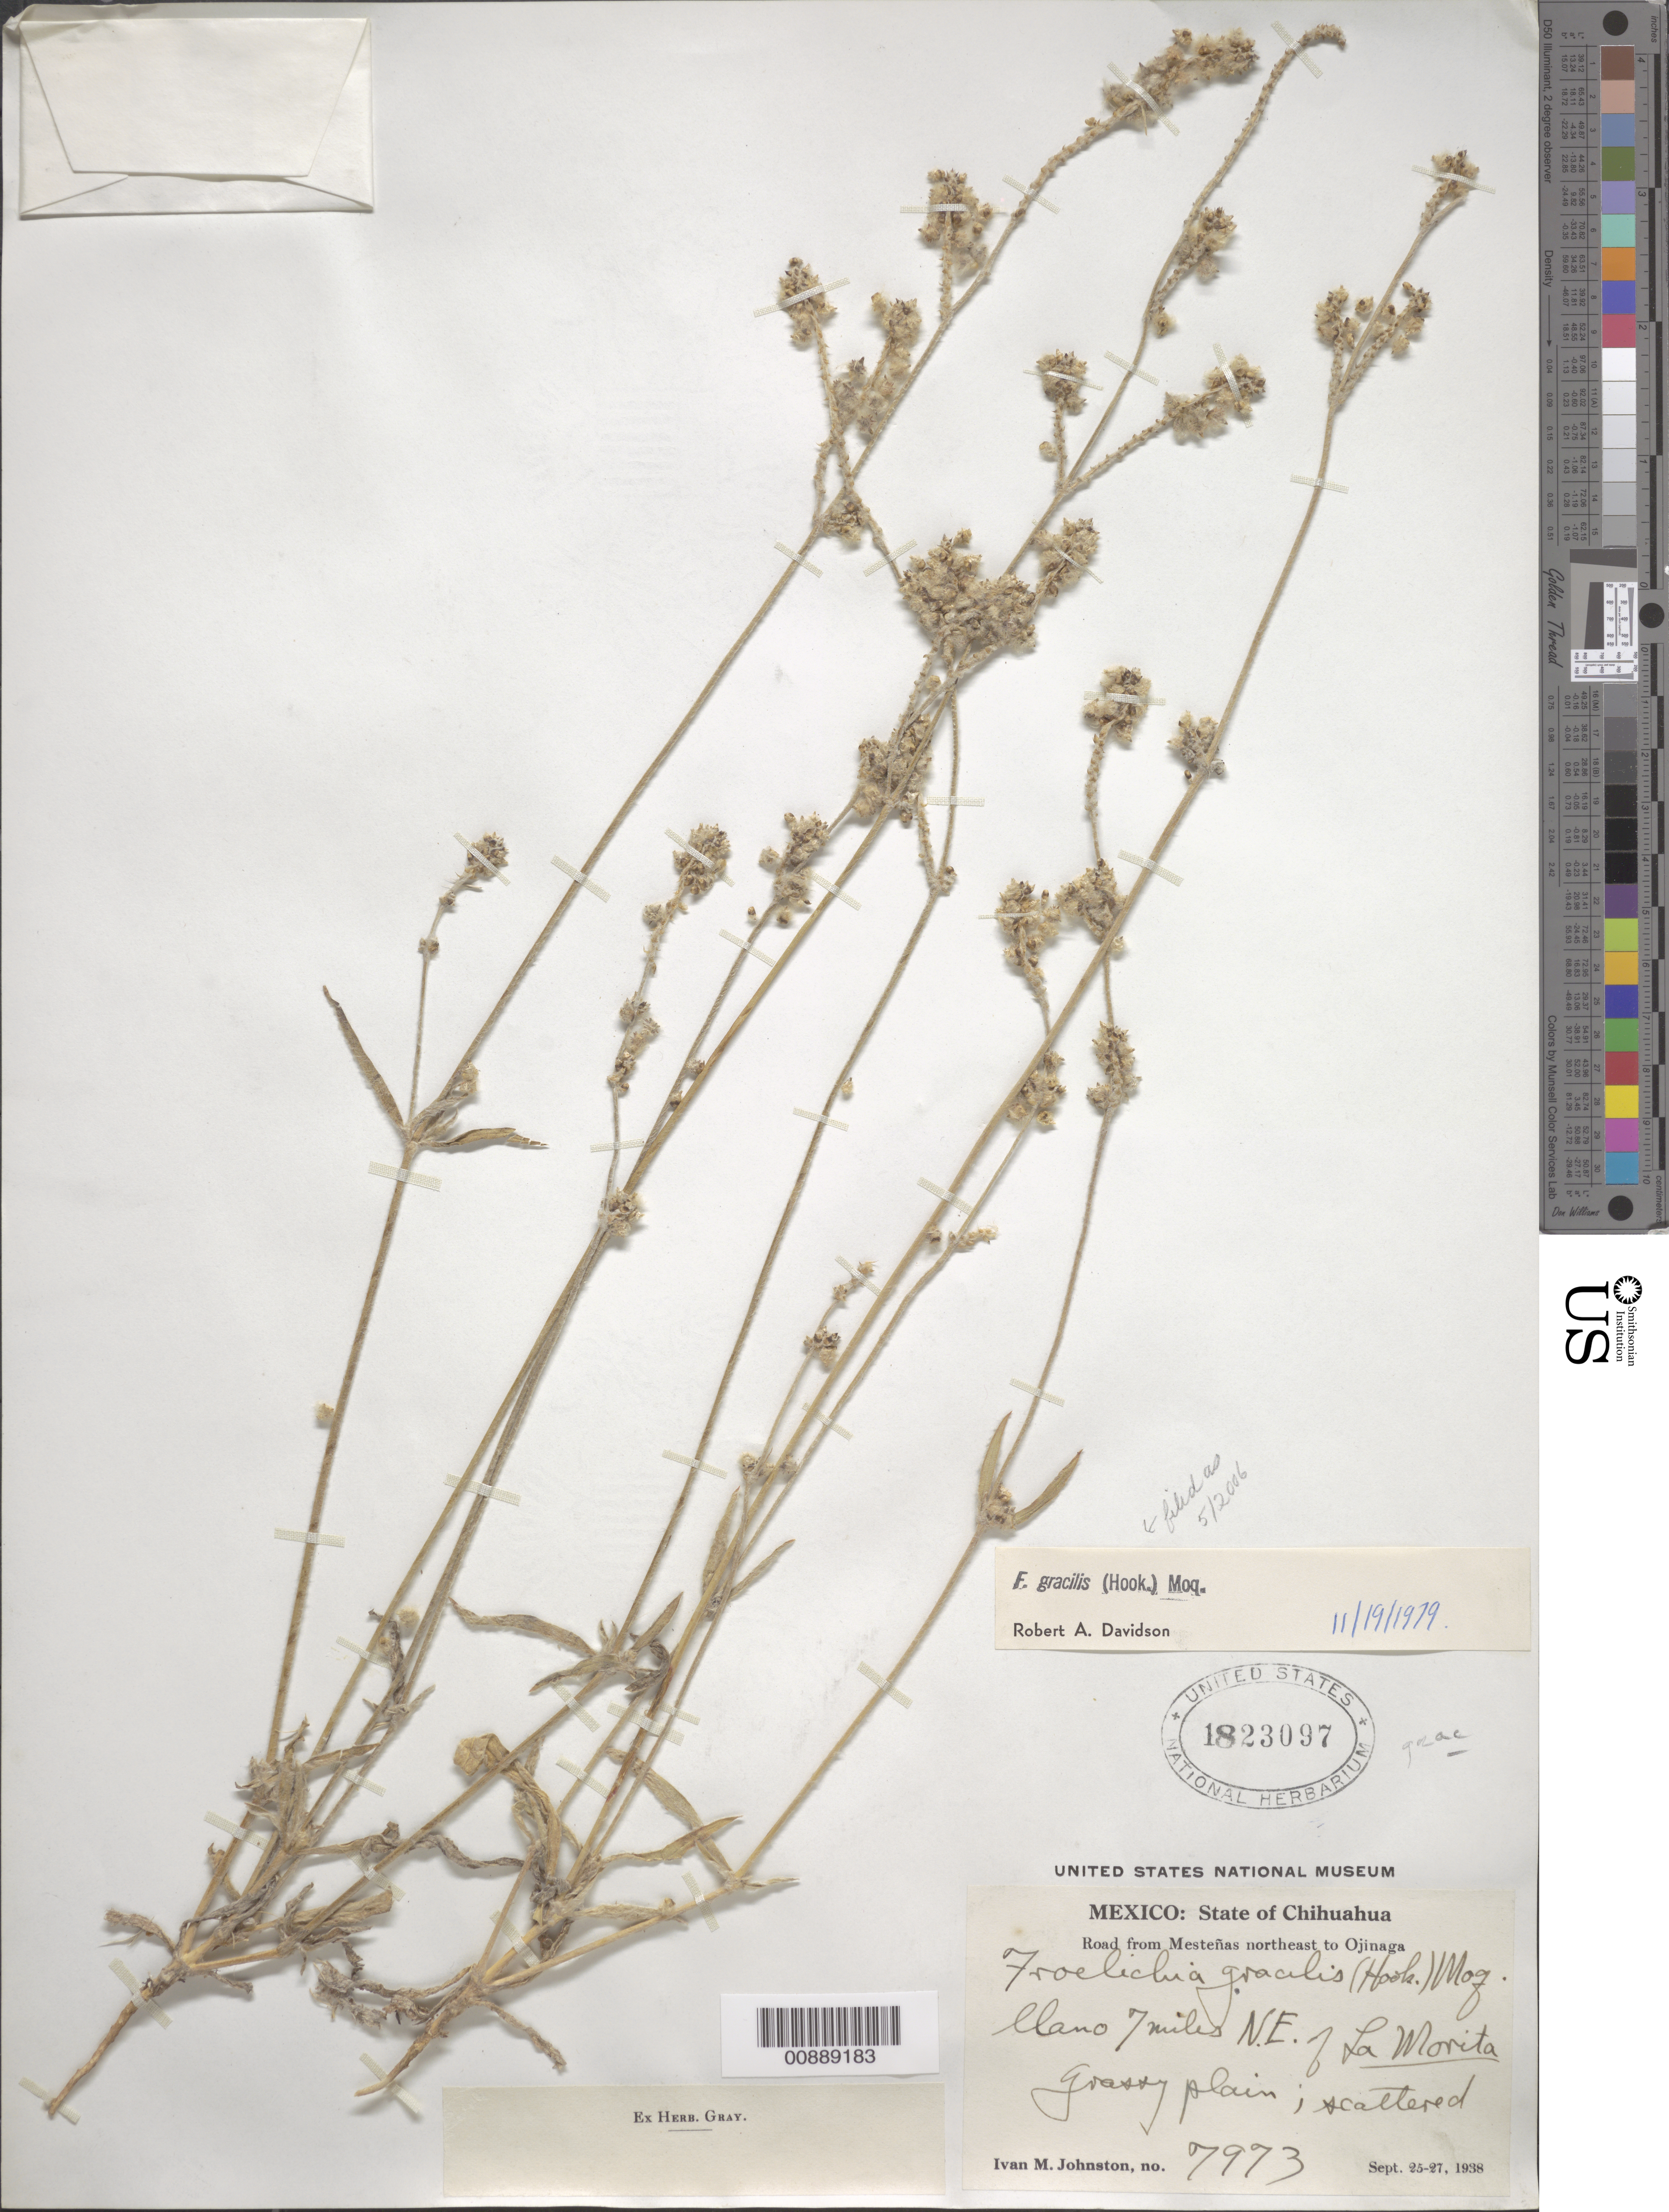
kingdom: Plantae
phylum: Tracheophyta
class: Magnoliopsida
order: Caryophyllales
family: Amaranthaceae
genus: Froelichia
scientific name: Froelichia gracilis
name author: (Hook.) Moq.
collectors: I.M. Johnston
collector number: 7973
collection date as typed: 25 Sep 1938 to 27 Sep 1938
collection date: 1938-09-25/1938-09-27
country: Mexico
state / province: Chihuahua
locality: Road from Mesteñas northeast of Ojinaga, llano 7 miles NE of La Morita, Chihuahua.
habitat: Grassy plain.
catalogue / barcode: US 1823097